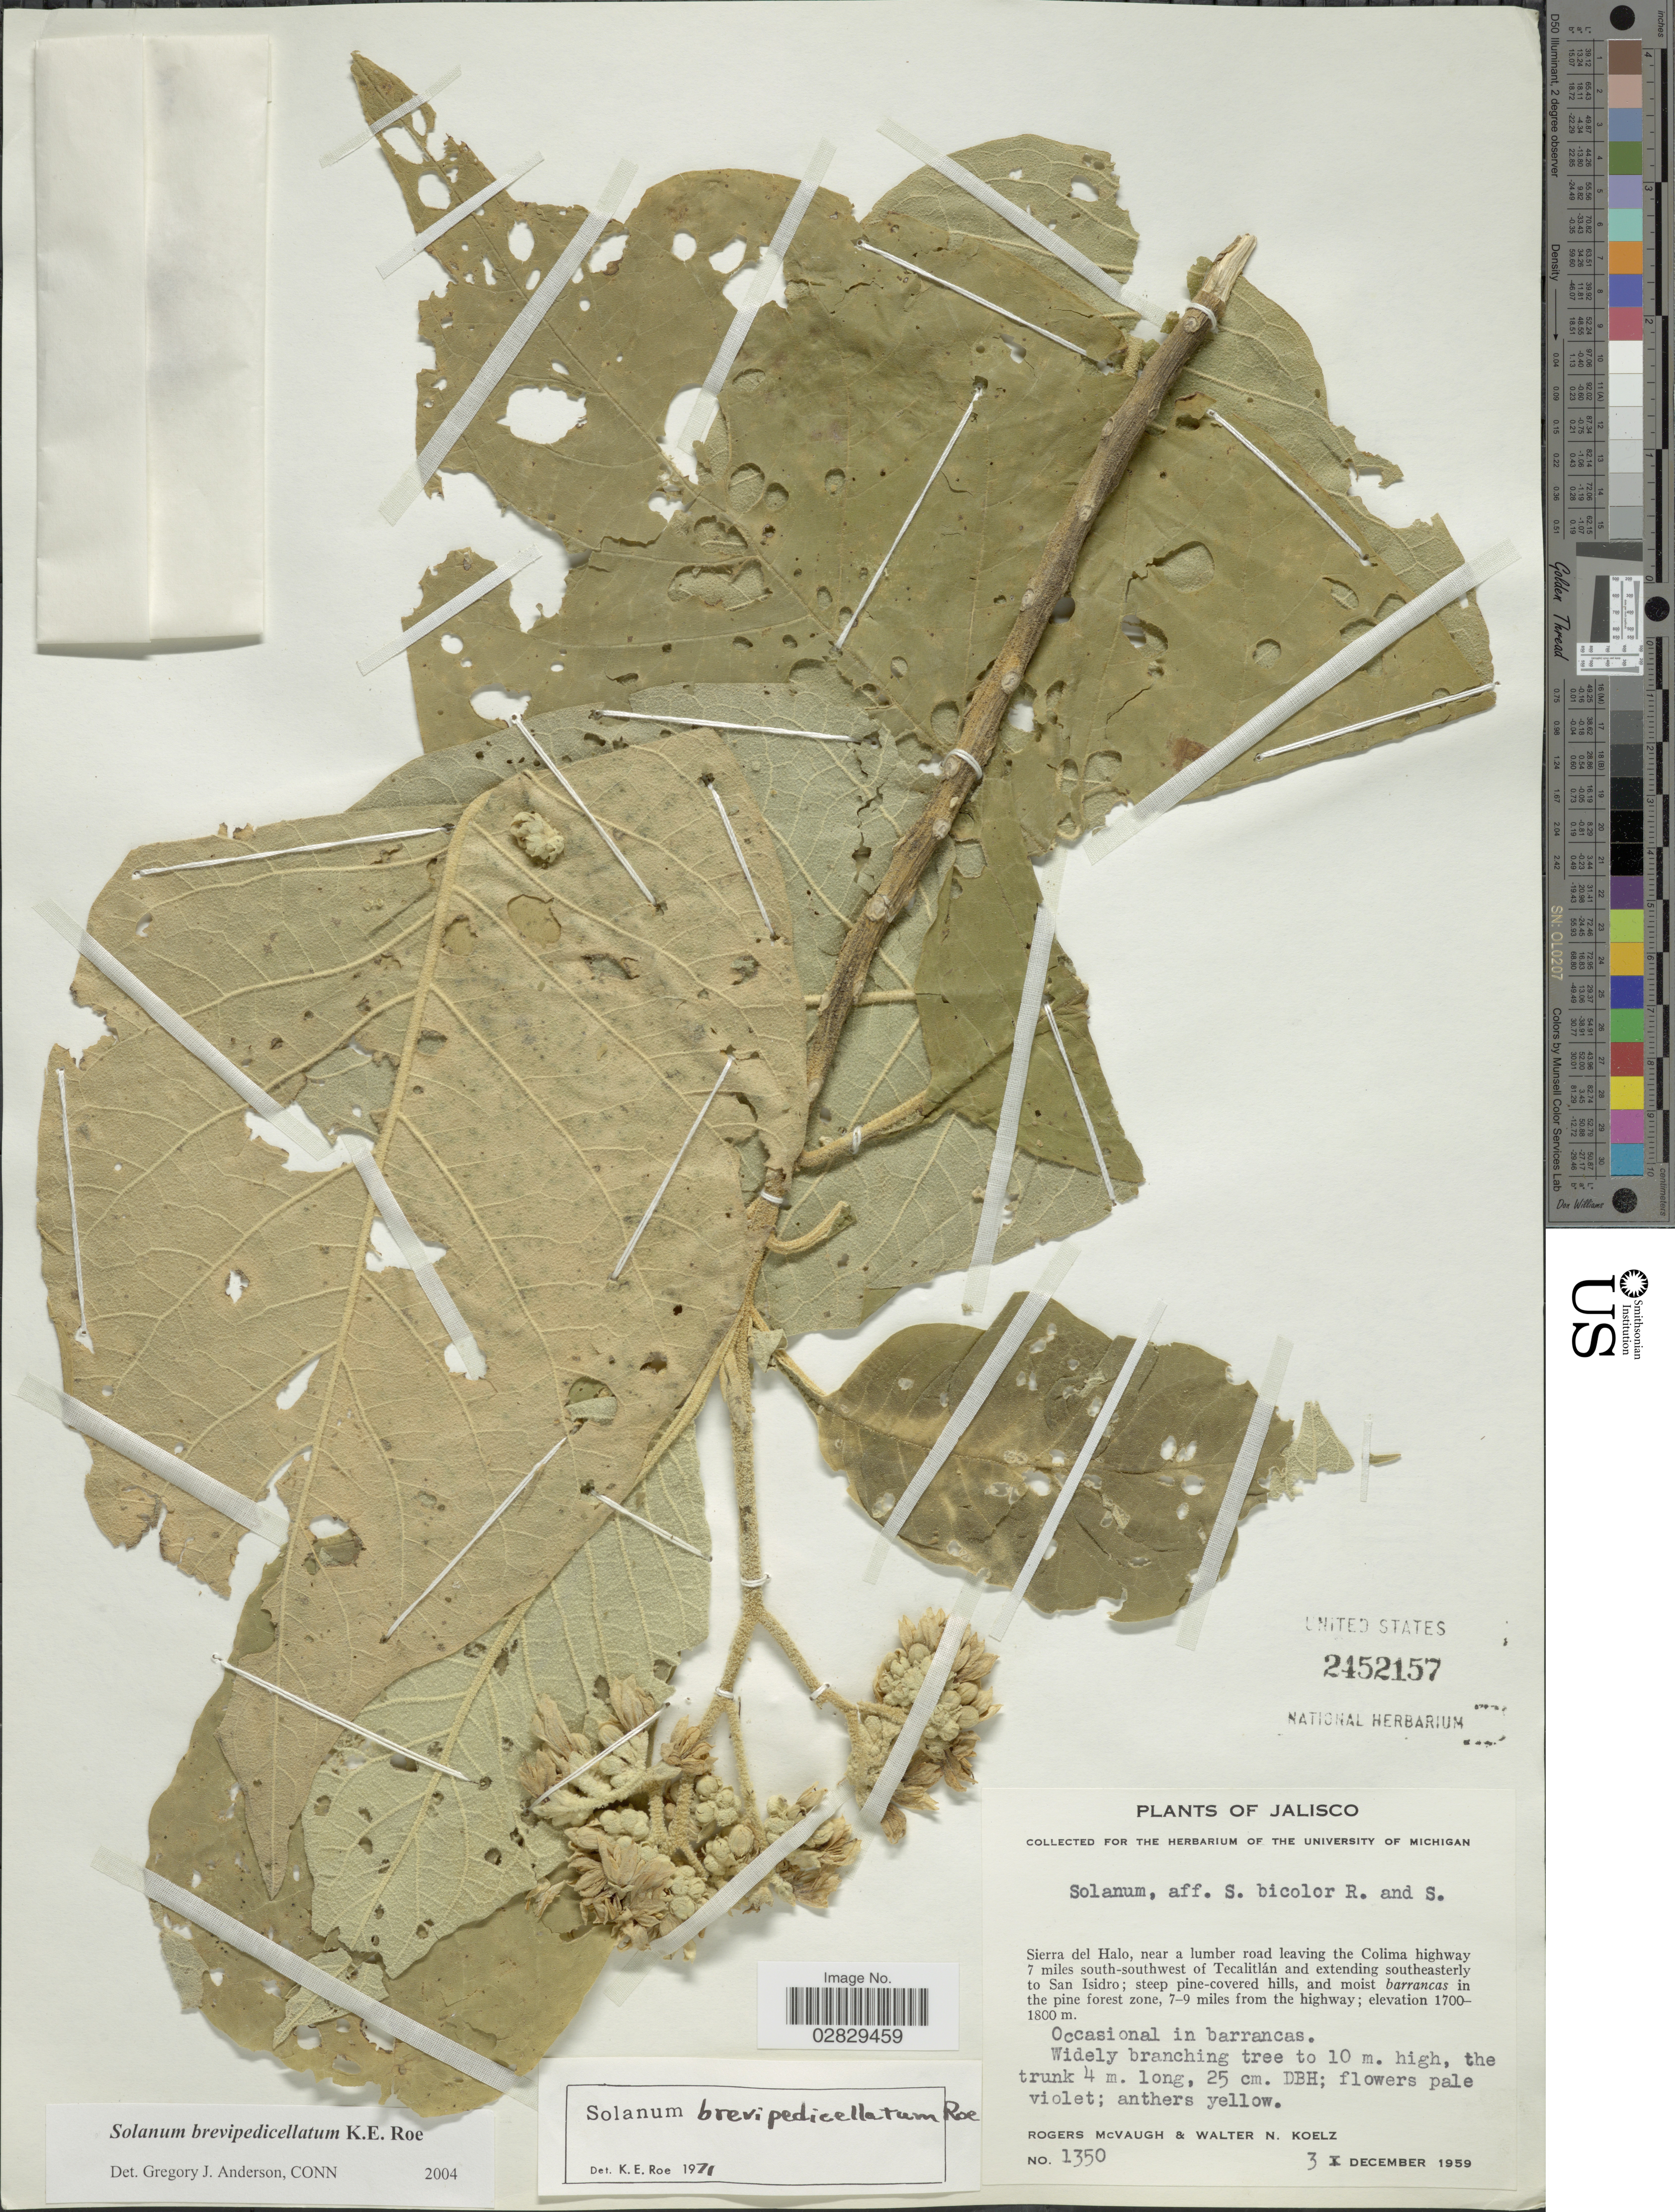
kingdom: Plantae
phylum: Tracheophyta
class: Magnoliopsida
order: Solanales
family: Solanaceae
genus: Solanum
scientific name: Solanum brevipedicellatum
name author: K.E. Roe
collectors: R. McVaugh & W. N. Koelz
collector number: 1350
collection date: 1959-12-03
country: Mexico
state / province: Jalisco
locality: Sierra del Halo, near a lumber road leaving the Colima highway 7 miles south-southwest of Tecalitlán and extending southeasterly to San Isidro. 7-9 miles from the highway.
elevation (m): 1700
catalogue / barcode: US 2452157